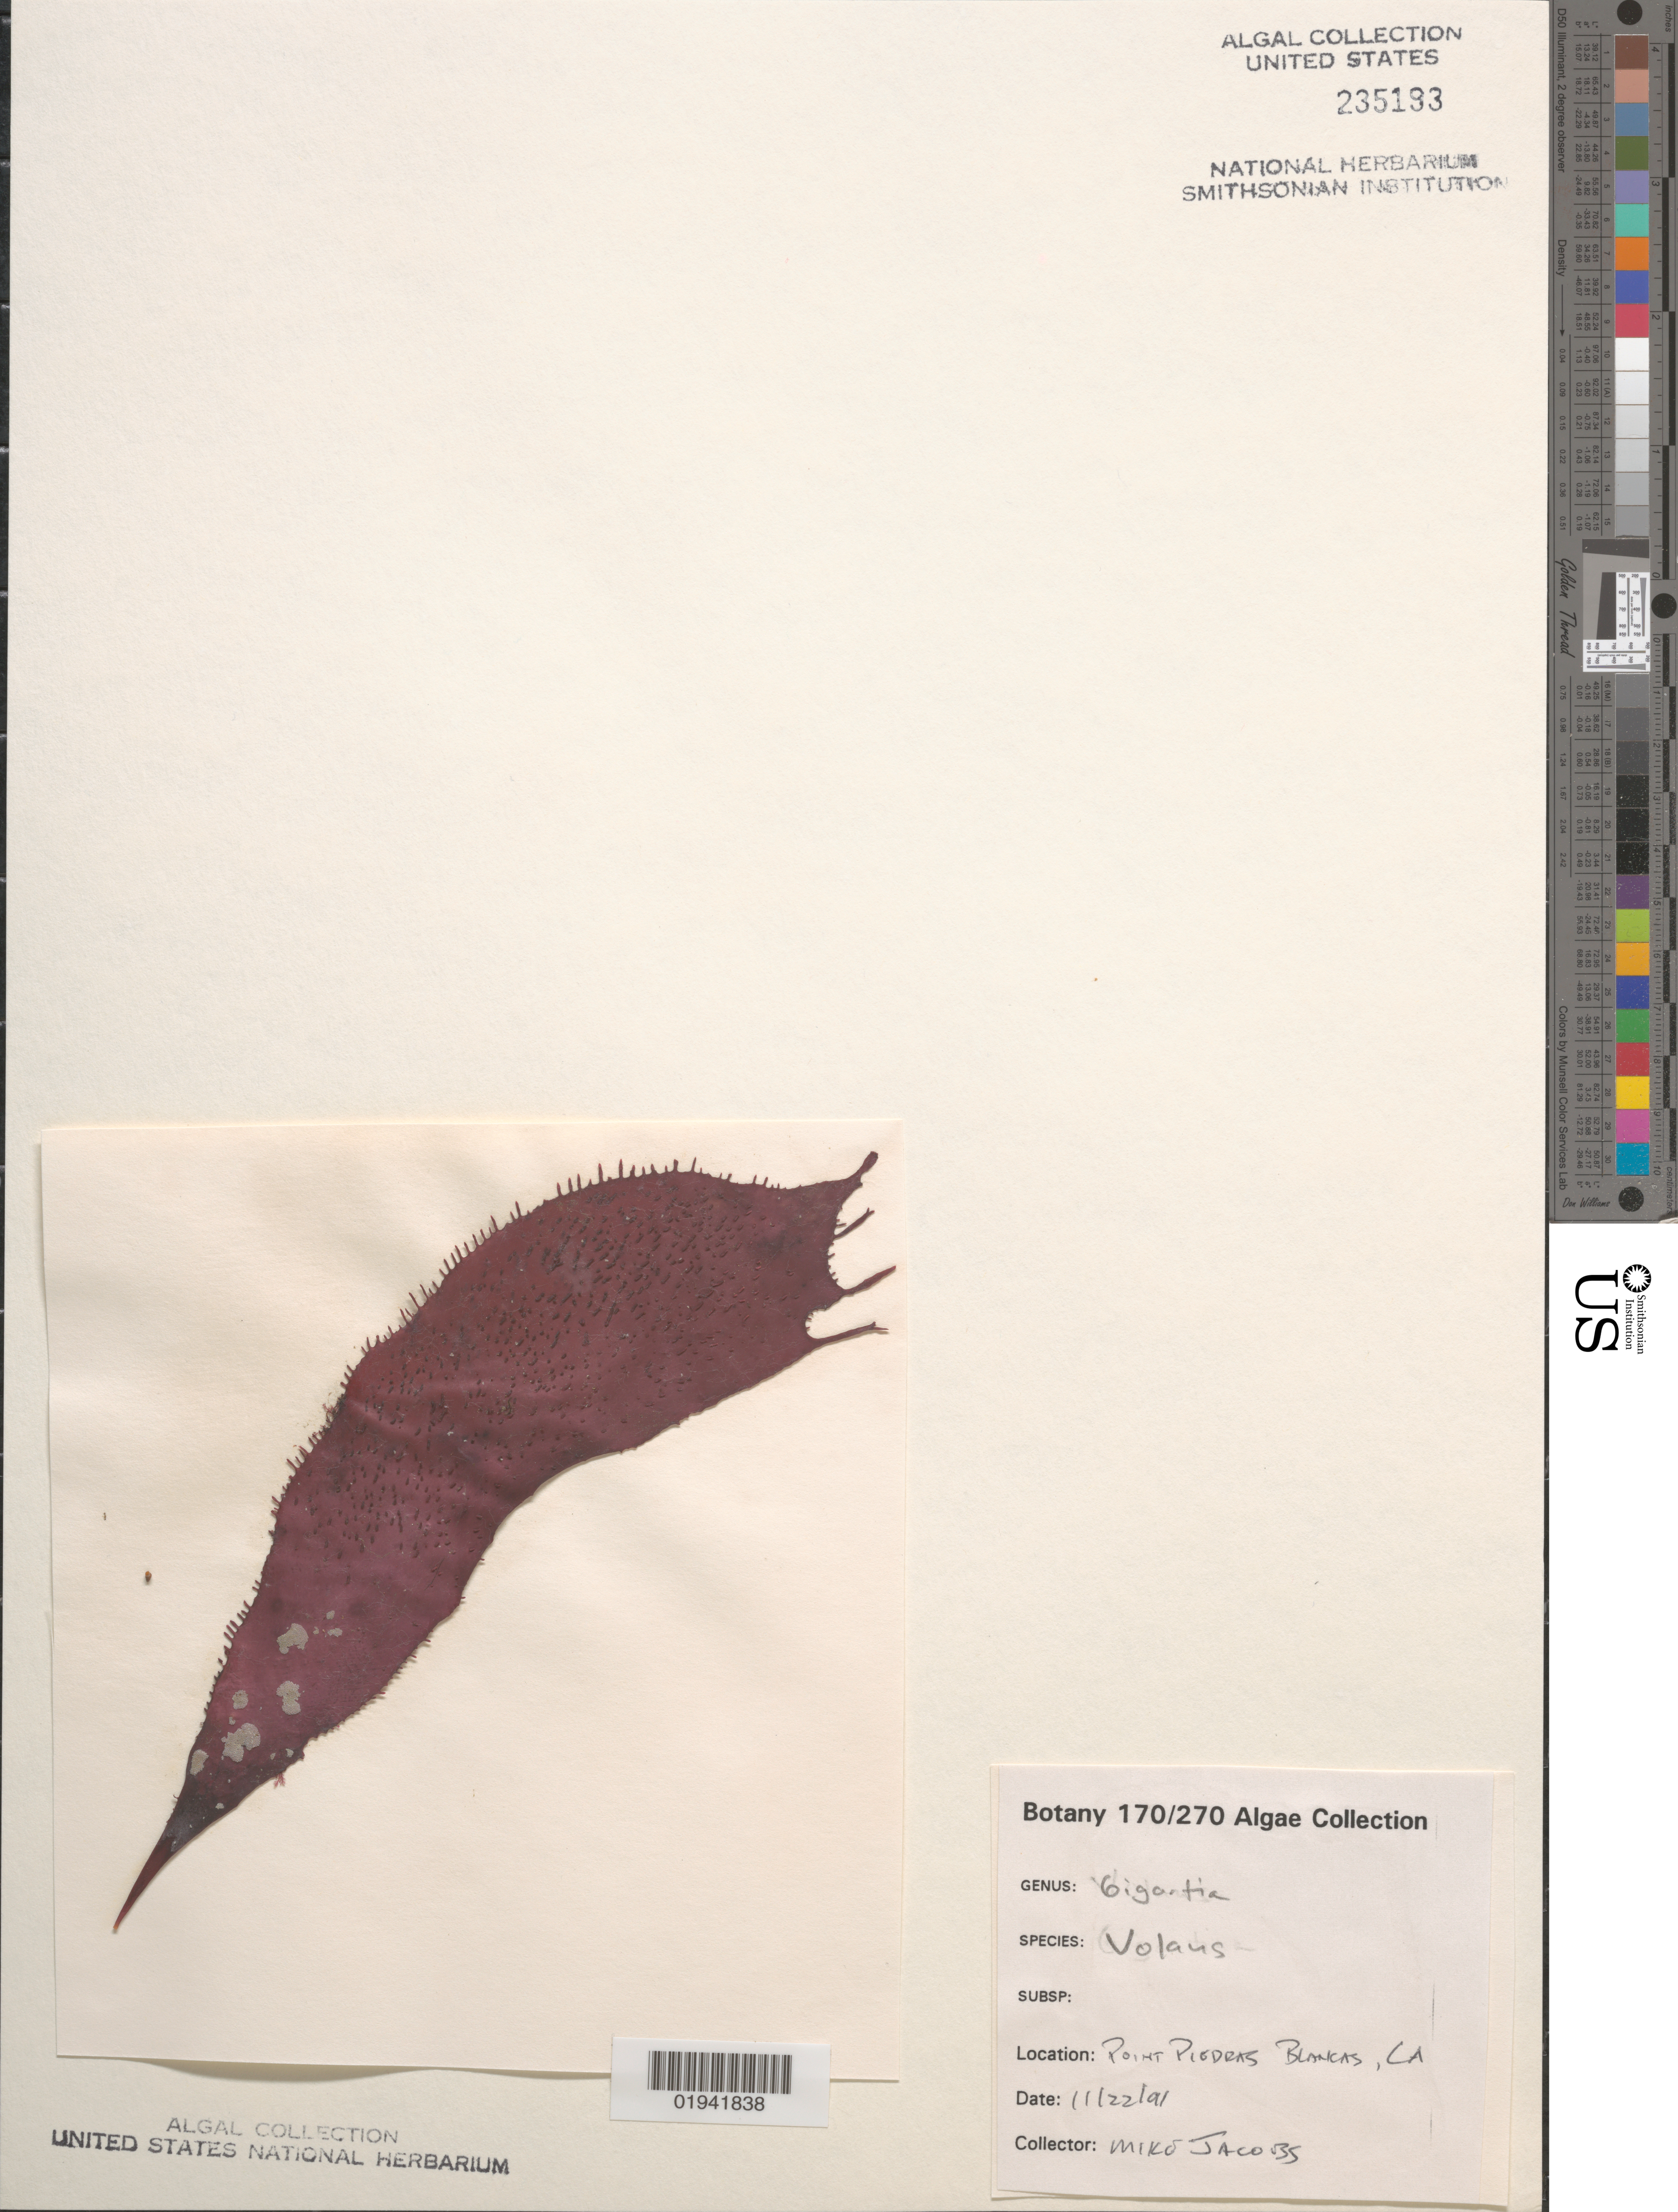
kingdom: Plantae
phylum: Rhodophyta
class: Florideophyceae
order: Gigartinales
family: Gigartinaceae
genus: Mazzaella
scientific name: Mazzaella volans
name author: (C. Agardh) Fredericq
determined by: Algae name updating Project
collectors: M. Jacobs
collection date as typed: Transcribed d/m/y: 22/11/91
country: United States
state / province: California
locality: Point Piedras Blancas.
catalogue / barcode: US 235193